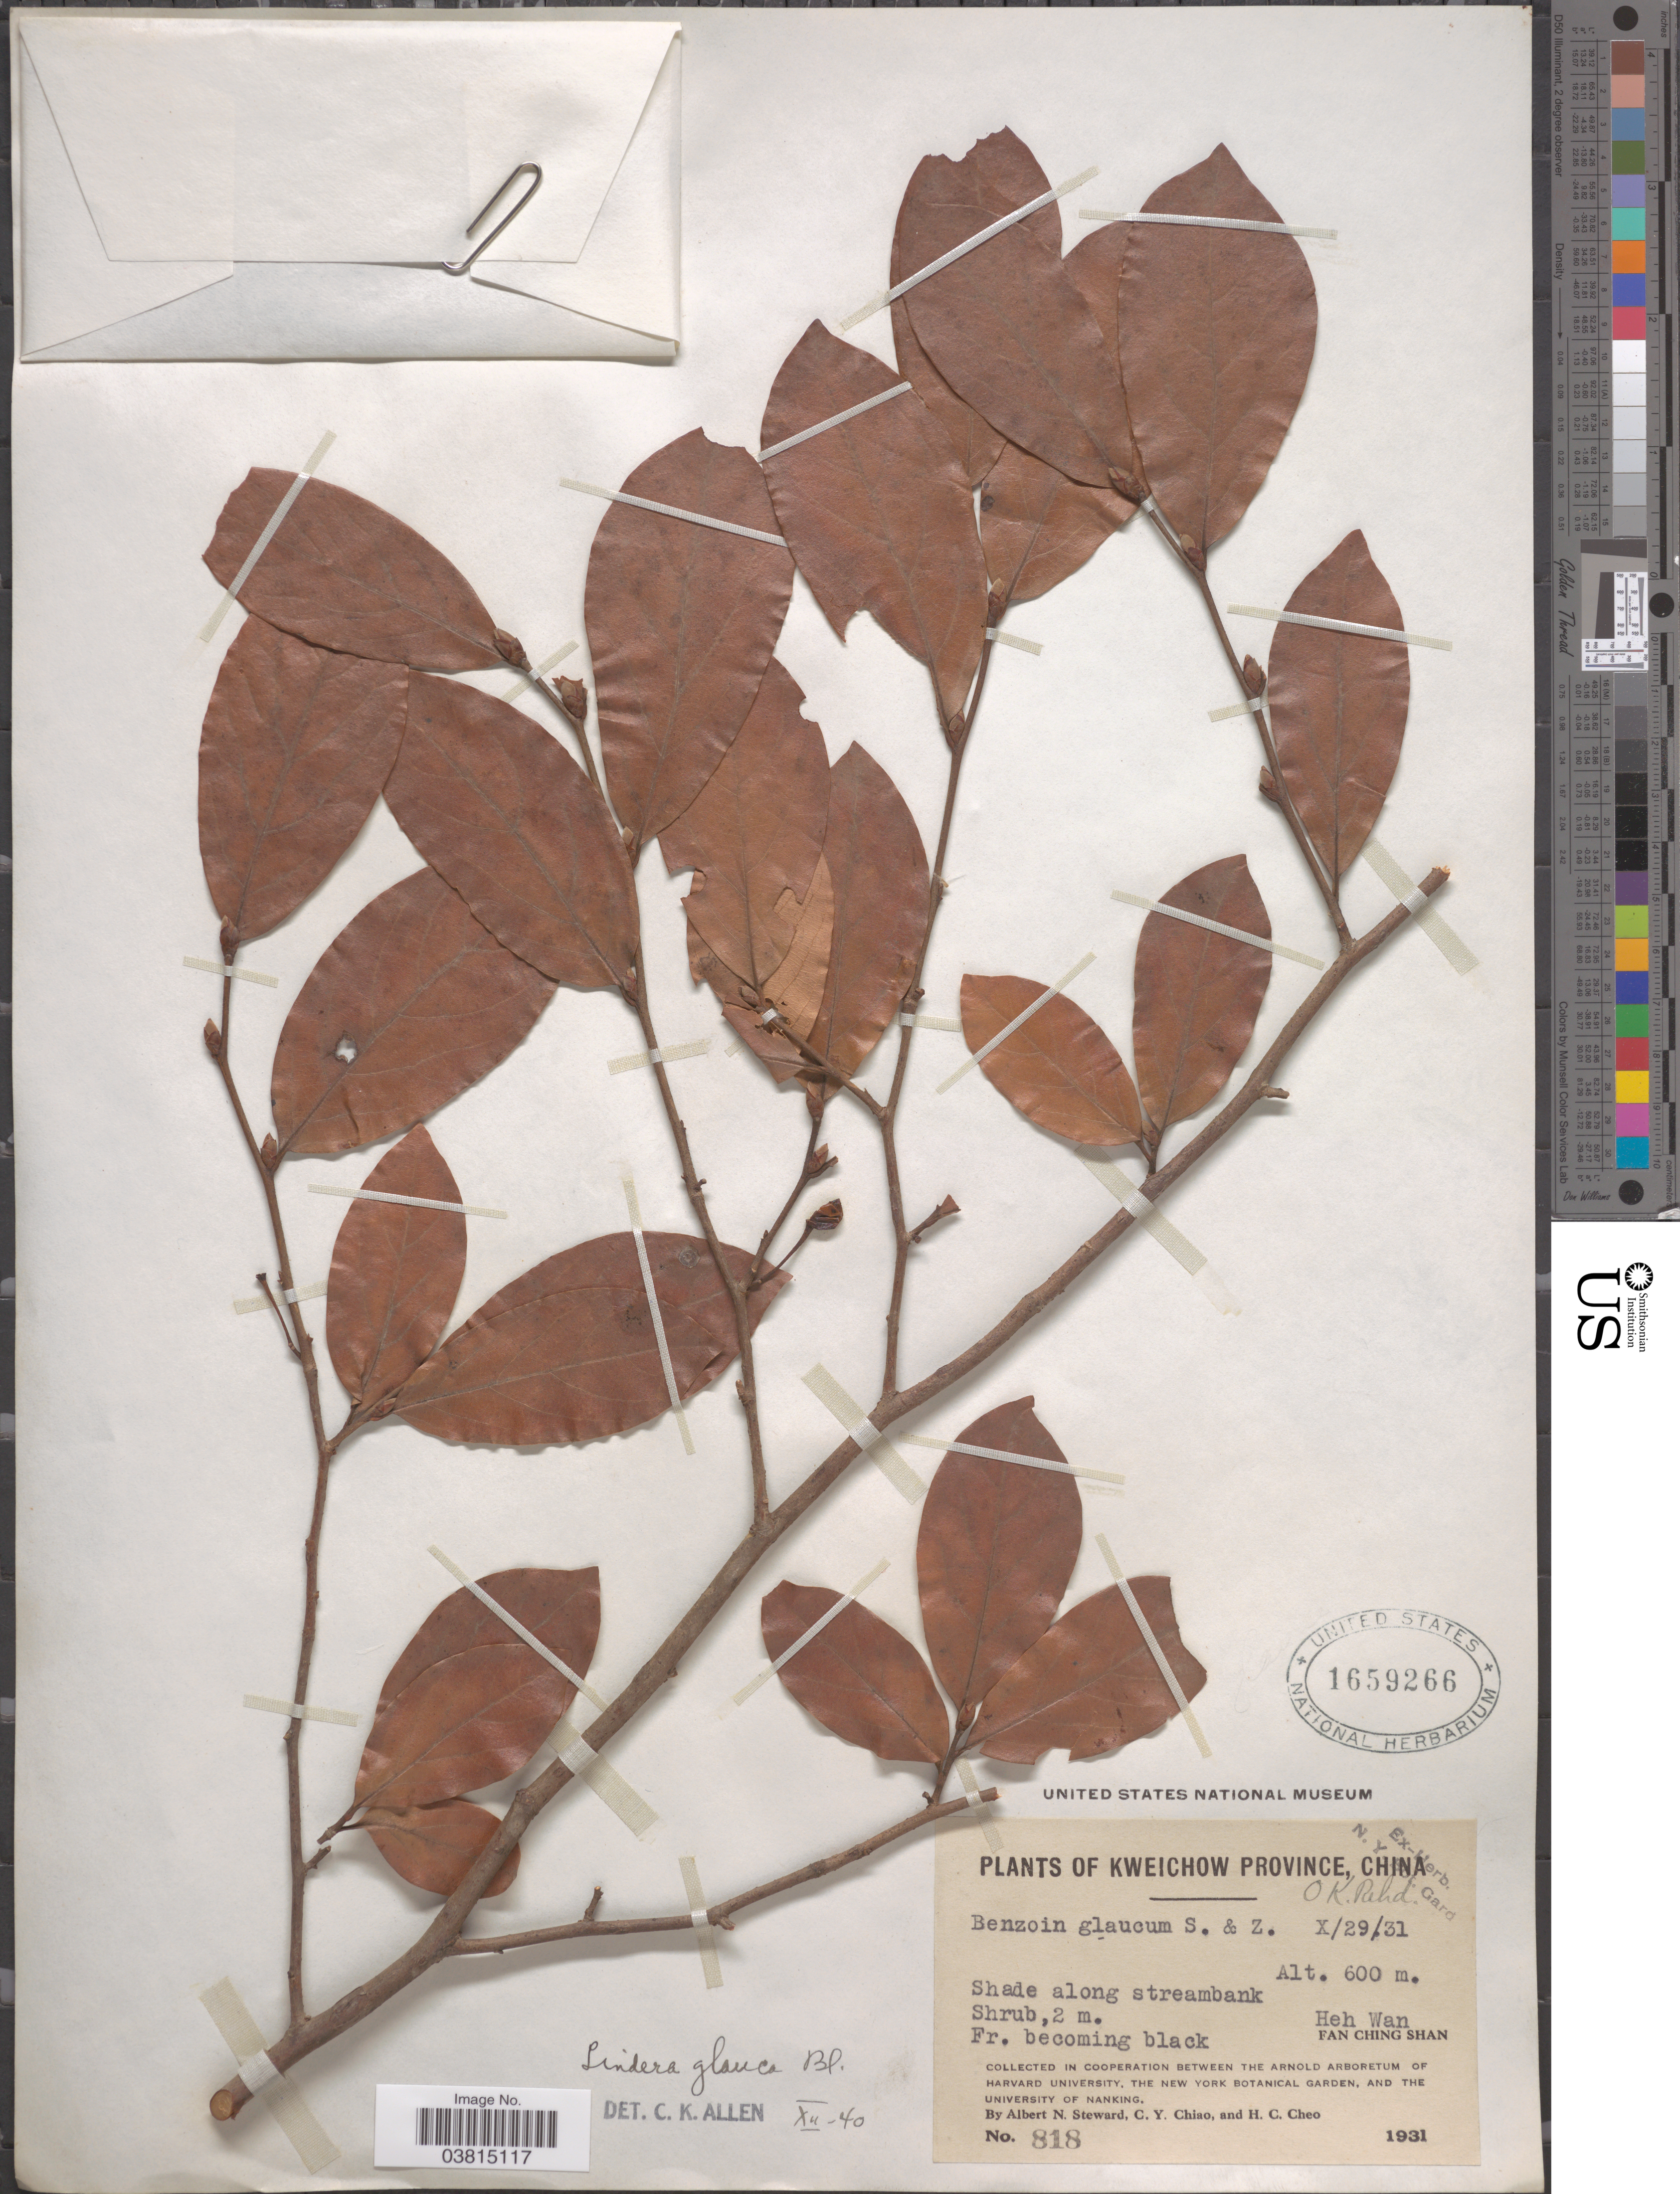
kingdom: Plantae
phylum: Tracheophyta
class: Magnoliopsida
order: Laurales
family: Lauraceae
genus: Lindera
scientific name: Lindera glauca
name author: (Siebold & Zucc.) Blume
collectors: A. N. Steward, C. Y. Chiao & H. Cheo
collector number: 818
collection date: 1931-10-29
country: China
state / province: Guizhou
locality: Kweichow Province. Heh Wan. Fan Ching Shan.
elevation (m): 600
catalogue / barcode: US 1659266